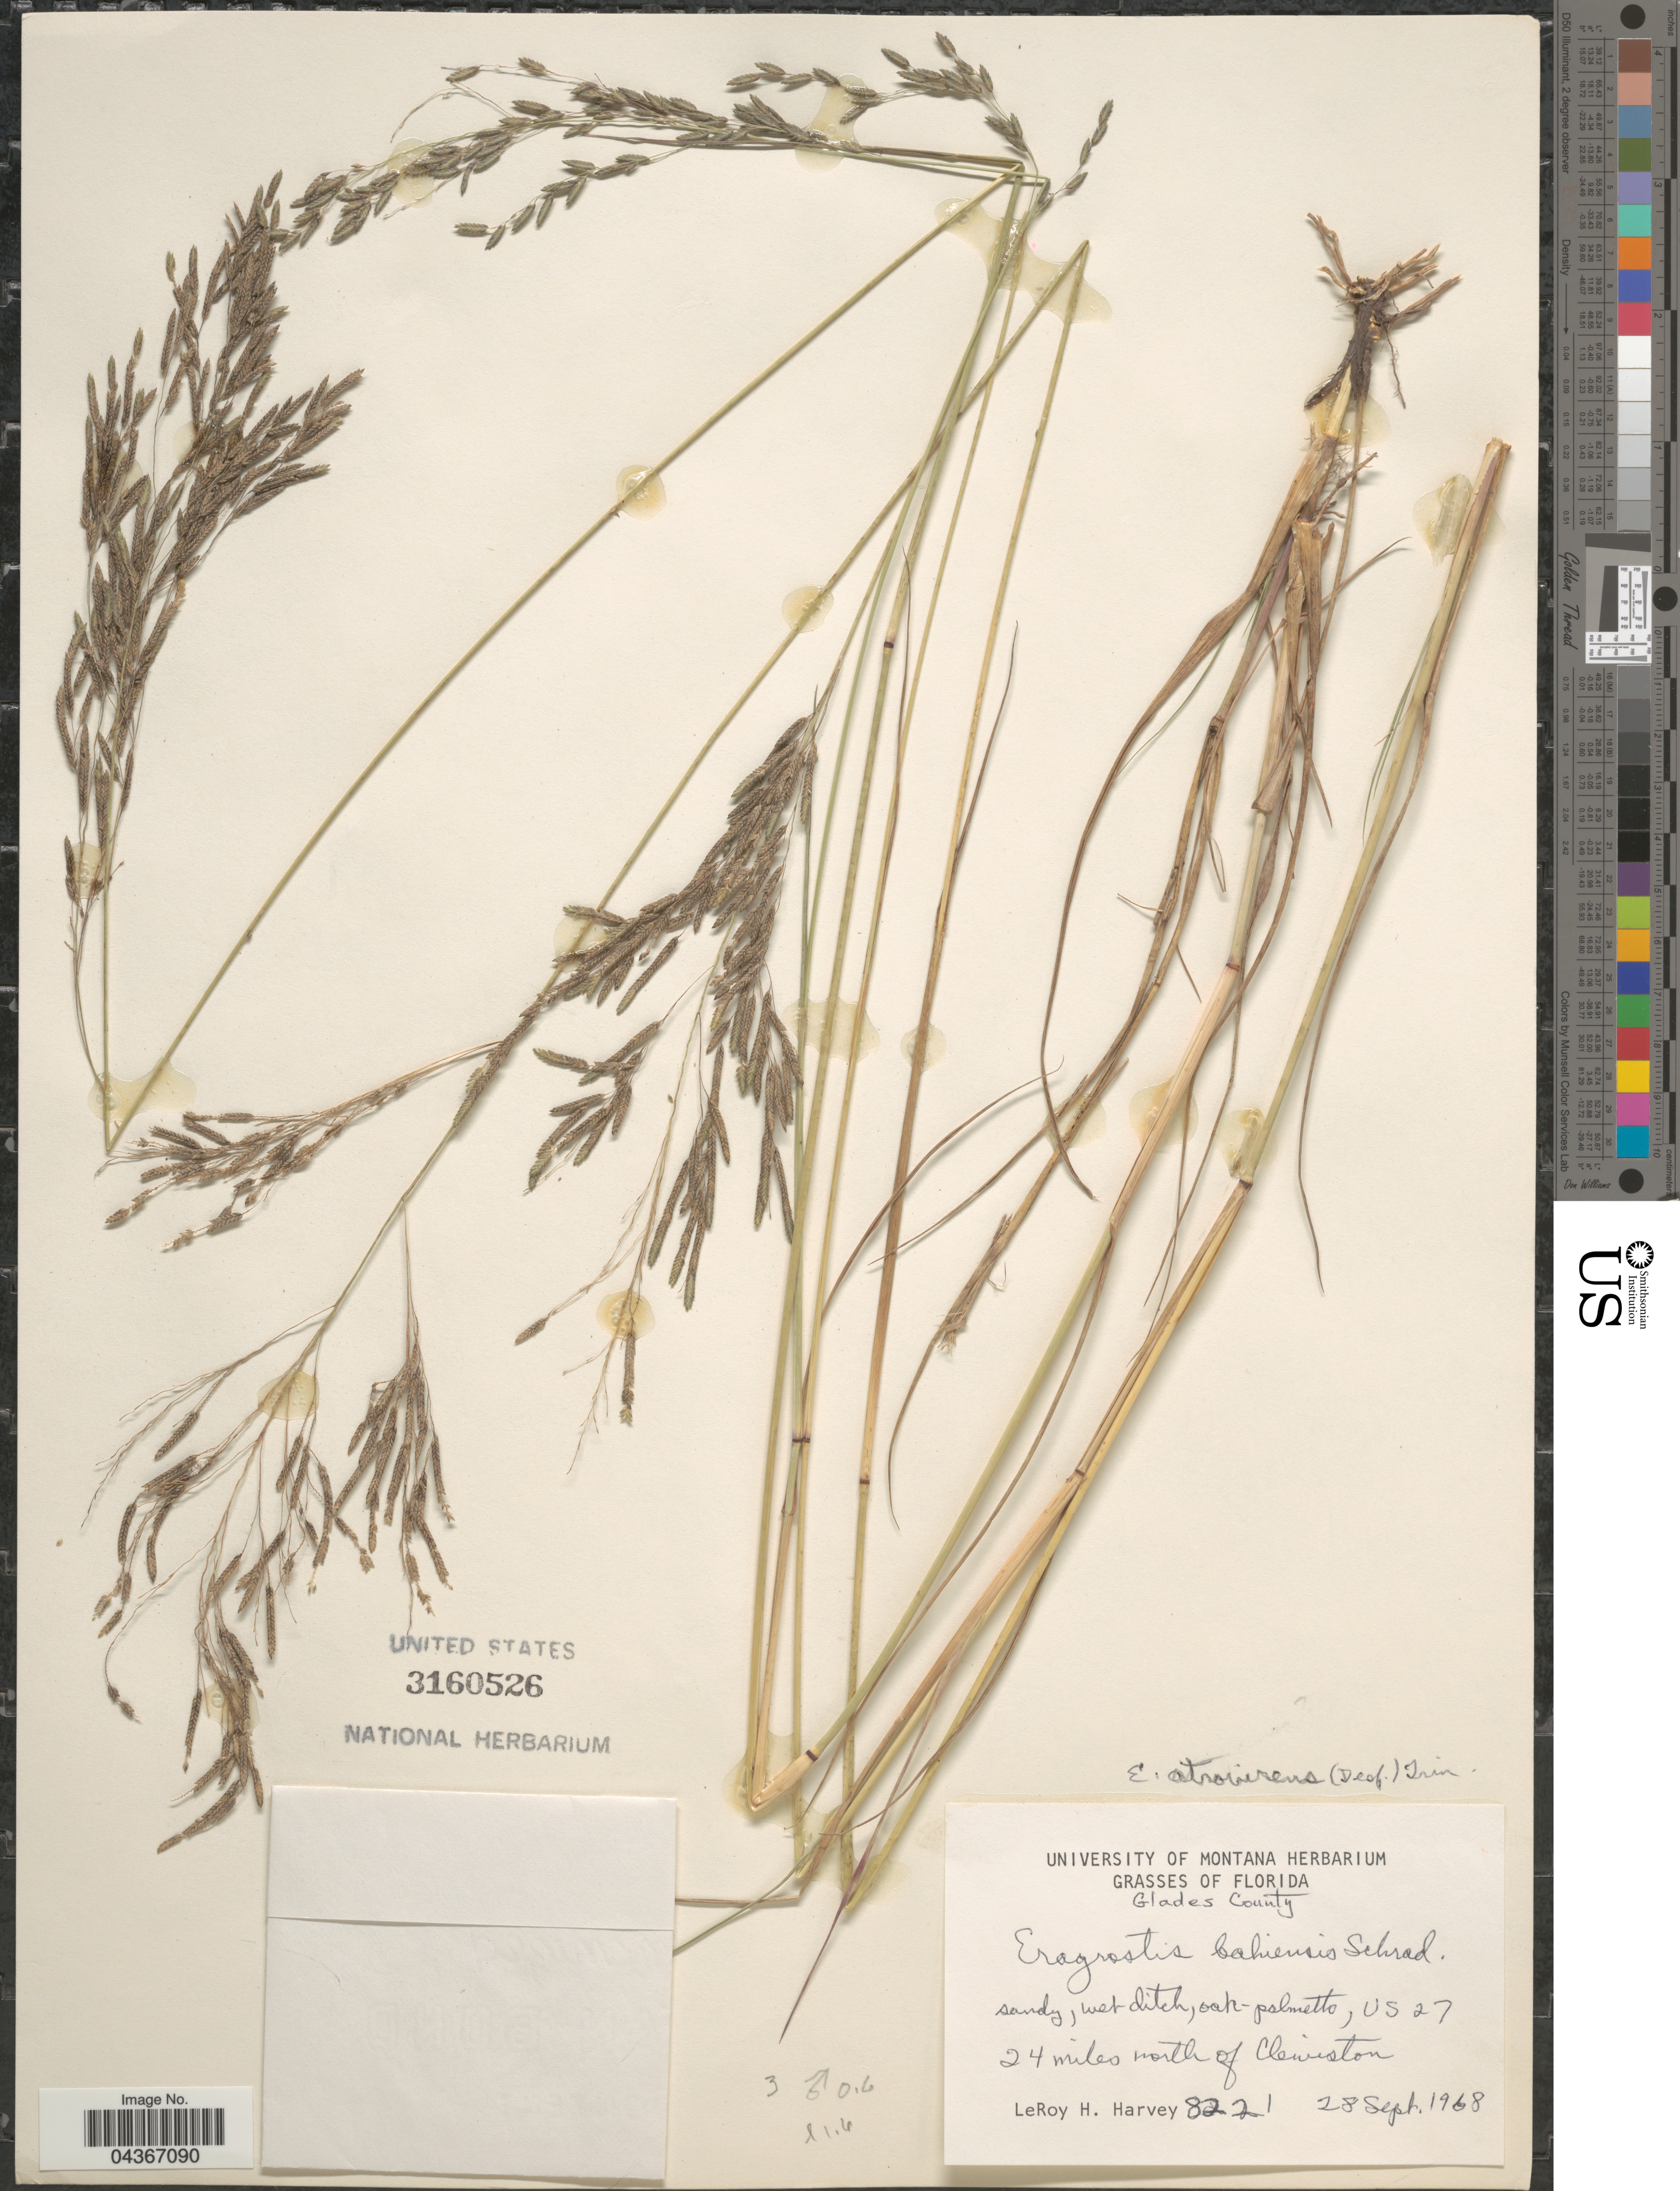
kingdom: Plantae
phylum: Tracheophyta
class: Liliopsida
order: Poales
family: Poaceae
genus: Eragrostis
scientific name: Eragrostis atrovirens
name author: Lange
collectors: L. H. Harvey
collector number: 8221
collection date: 1968-09-28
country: United States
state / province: Florida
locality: Glades County. Sandy, wet ditch, oak-palmetto, US 27. 24 miles north of Clewiston.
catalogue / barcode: US 3160526